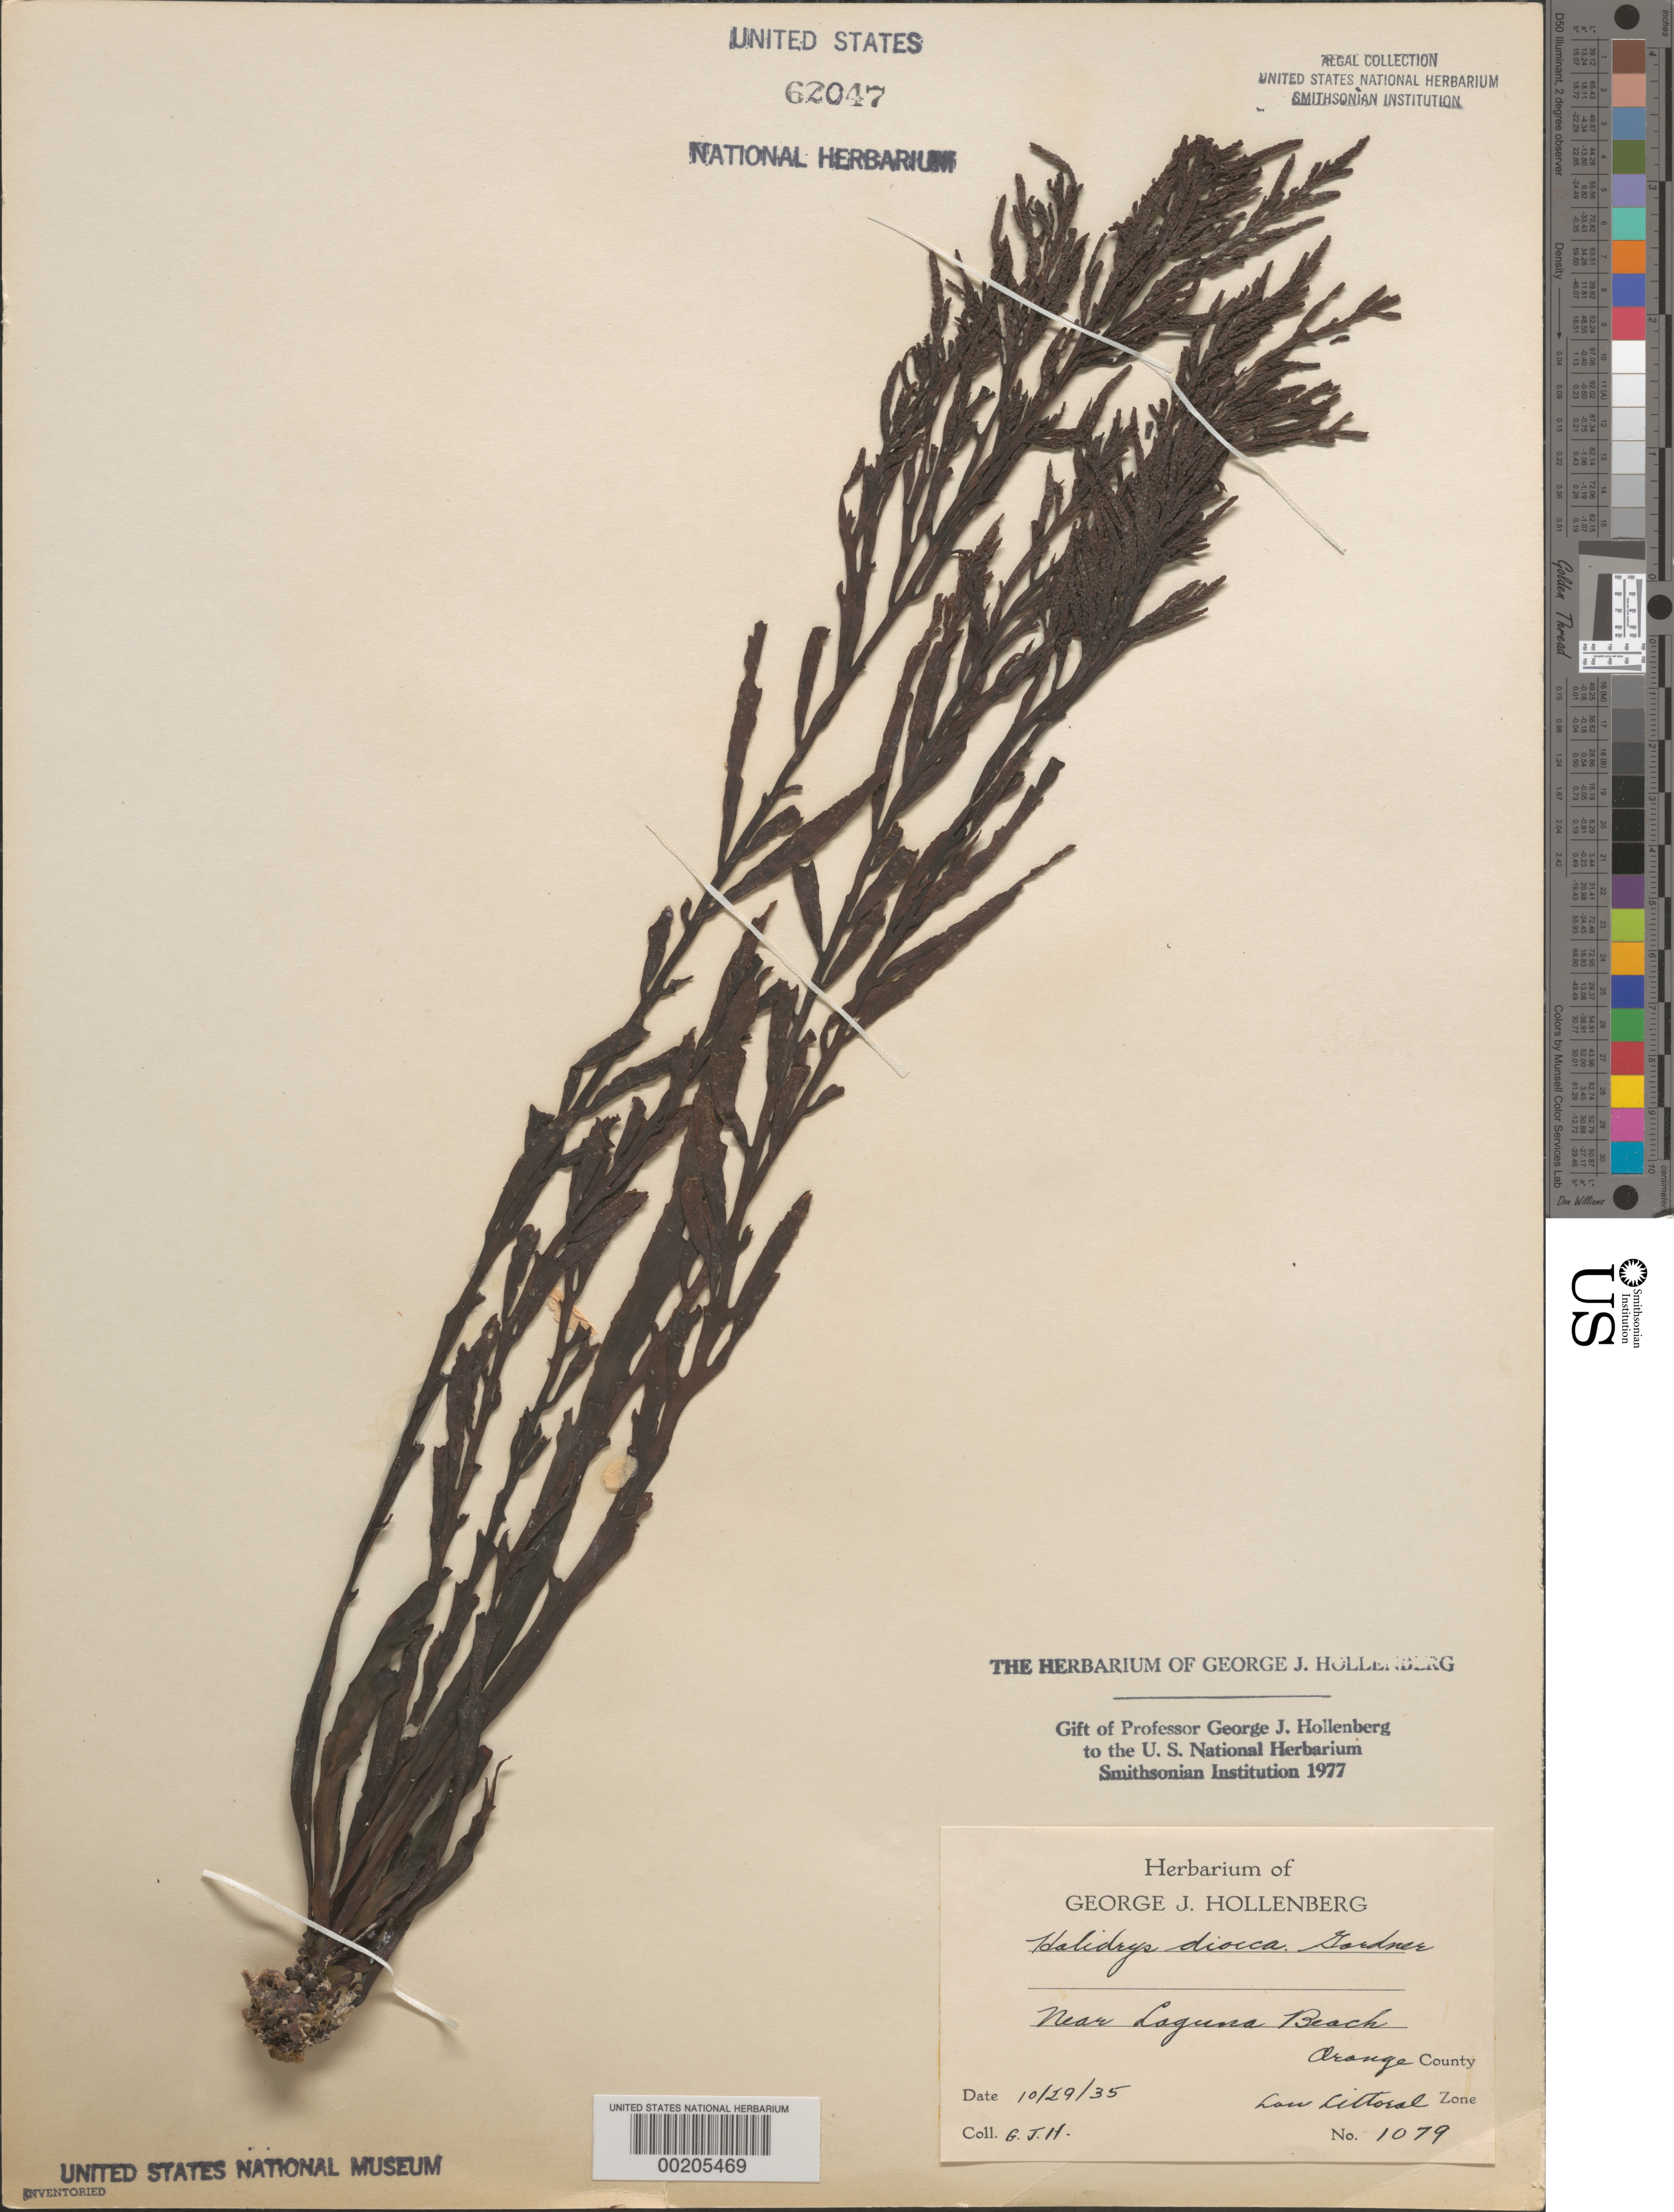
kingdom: Chromista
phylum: Ochrophyta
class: Phaeophyceae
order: Fucales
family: Sargassaceae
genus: Halidrys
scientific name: Halidrys dioica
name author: N.L. Gardner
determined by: Hollenberg, George J.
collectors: G. Hollenberg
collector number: GJH 1079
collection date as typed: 29 Oct 1935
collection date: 1935-10-29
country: United States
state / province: California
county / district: Orange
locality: Near Laguna Beach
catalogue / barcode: US 62047